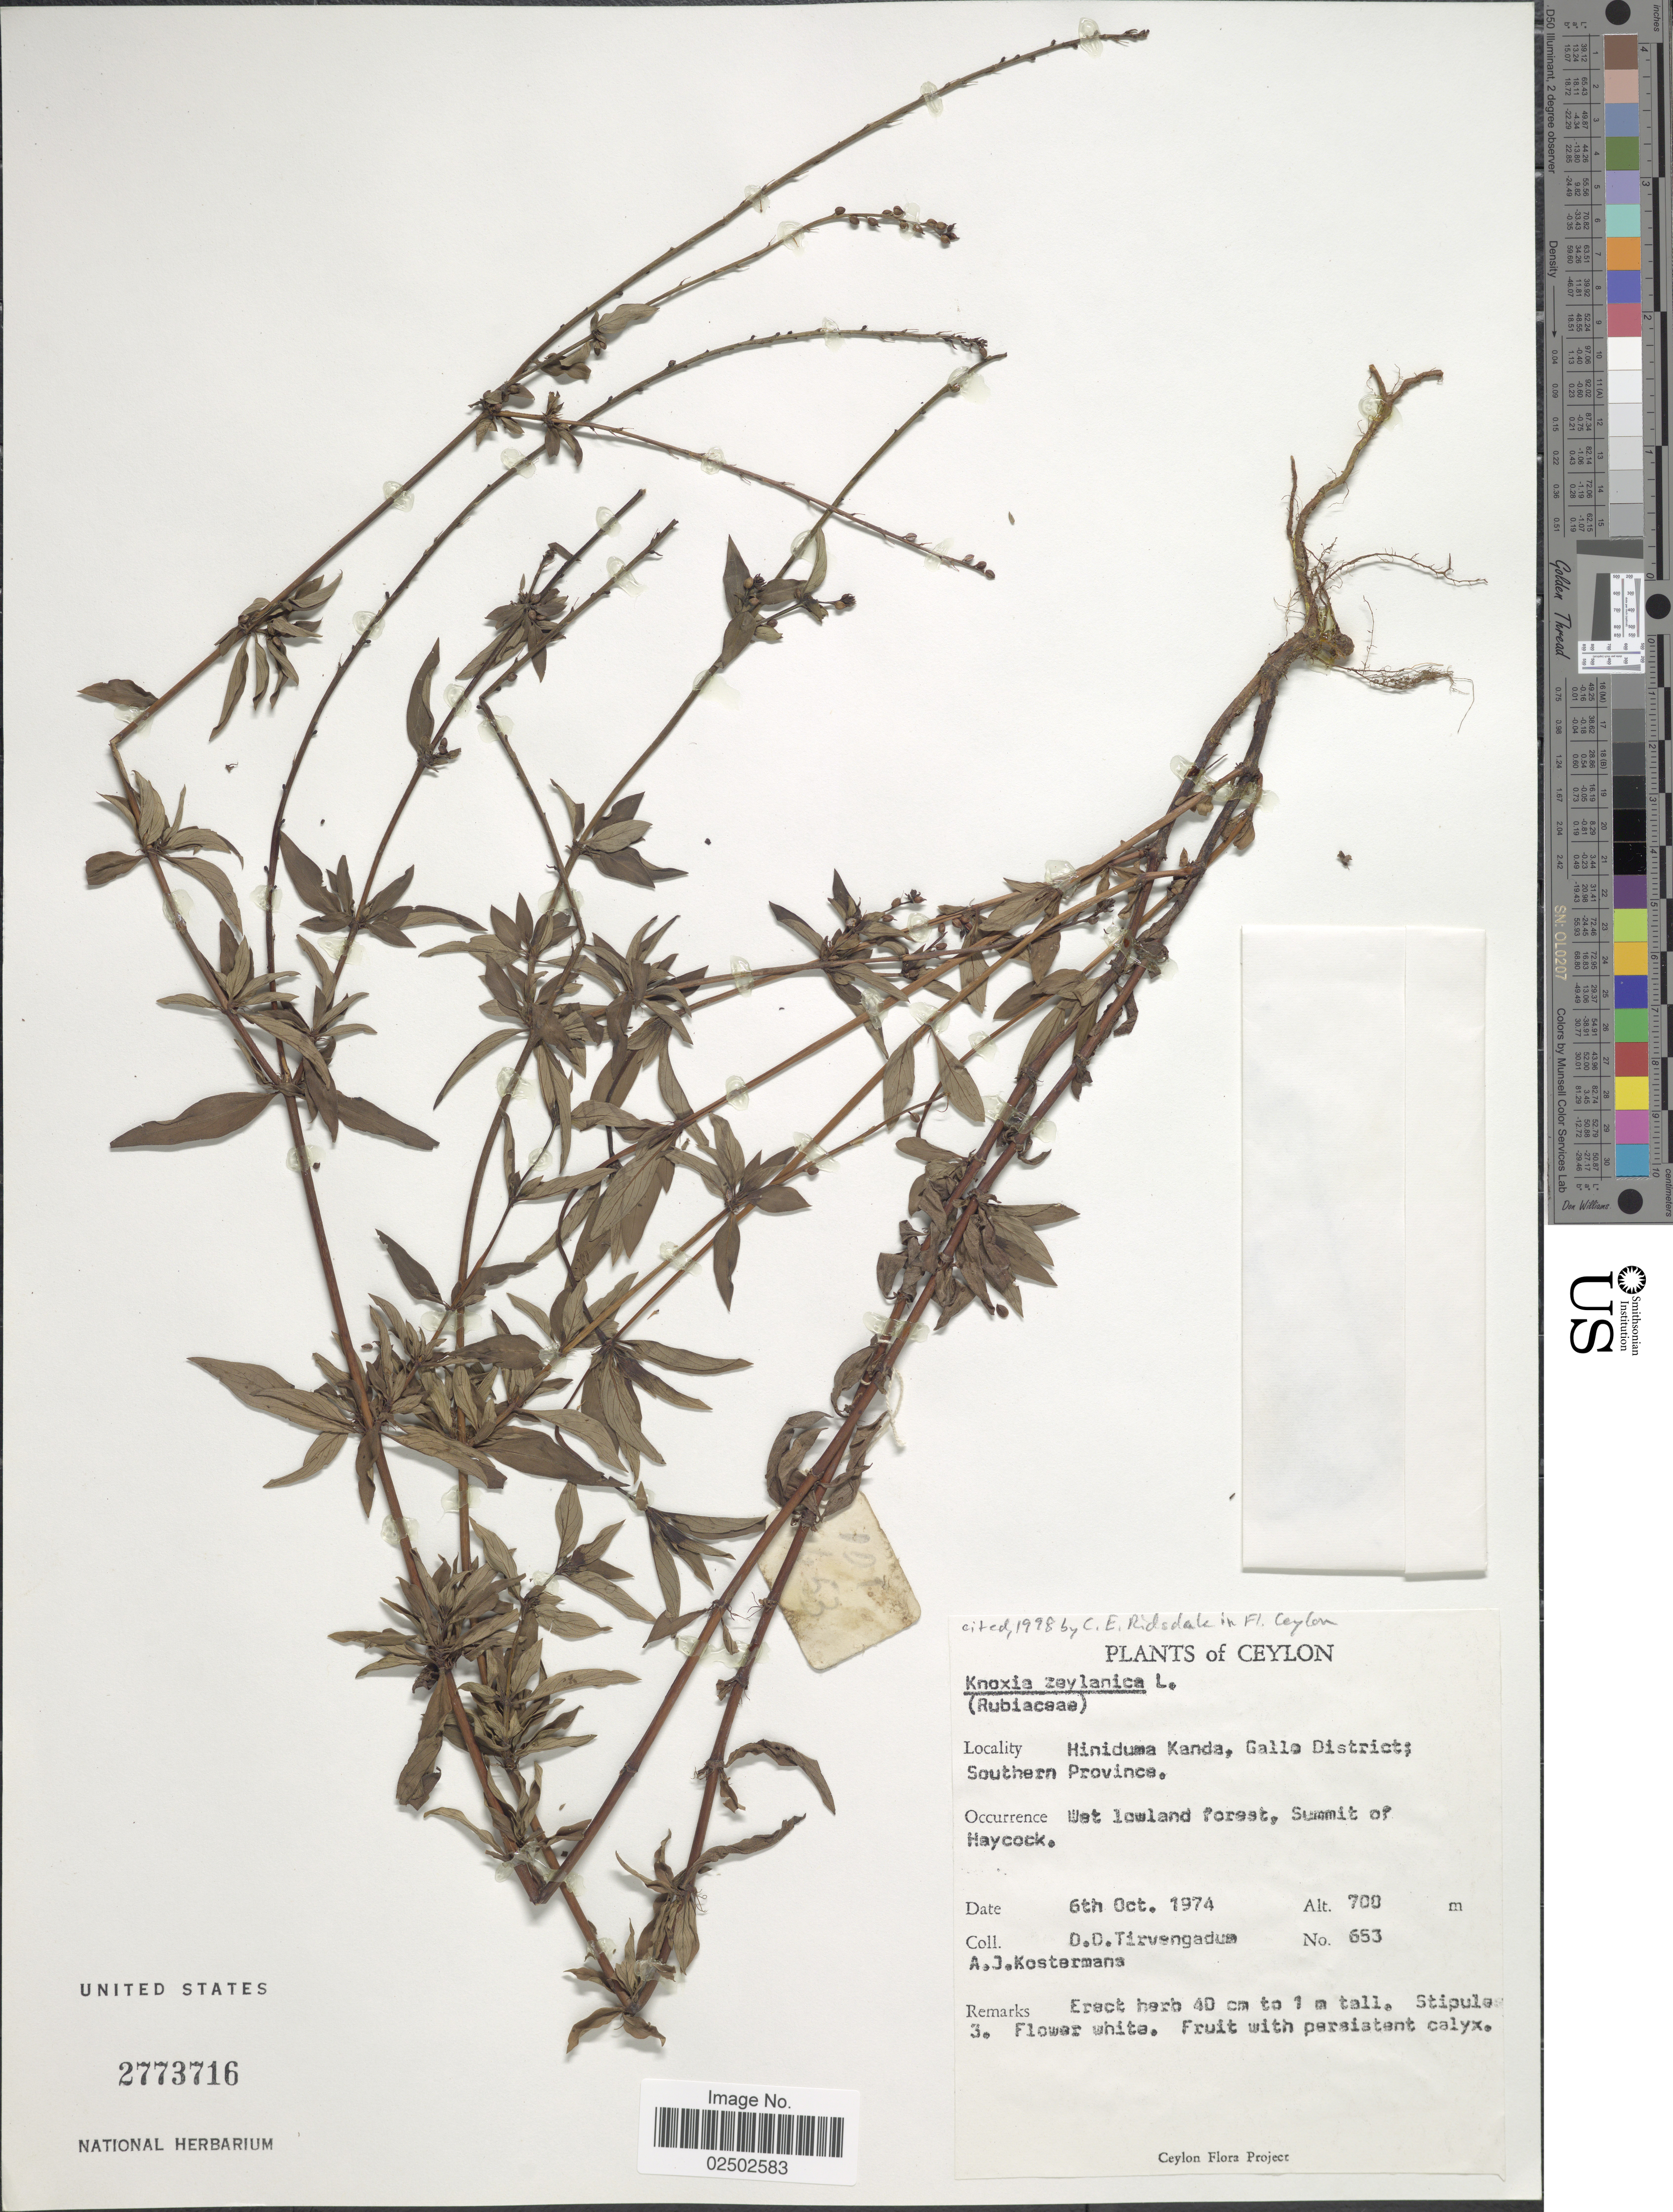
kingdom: Plantae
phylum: Tracheophyta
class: Magnoliopsida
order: Gentianales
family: Rubiaceae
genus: Knoxia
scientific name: Knoxia zeylanica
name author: L.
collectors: D. Tirvengadum & A. J. G. Kostermans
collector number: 653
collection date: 1974-10-06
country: Sri Lanka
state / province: Southern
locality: Ceylon, Hininduma Kanda, Galle District, Summit of Haycock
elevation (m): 700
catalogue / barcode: US 2773716